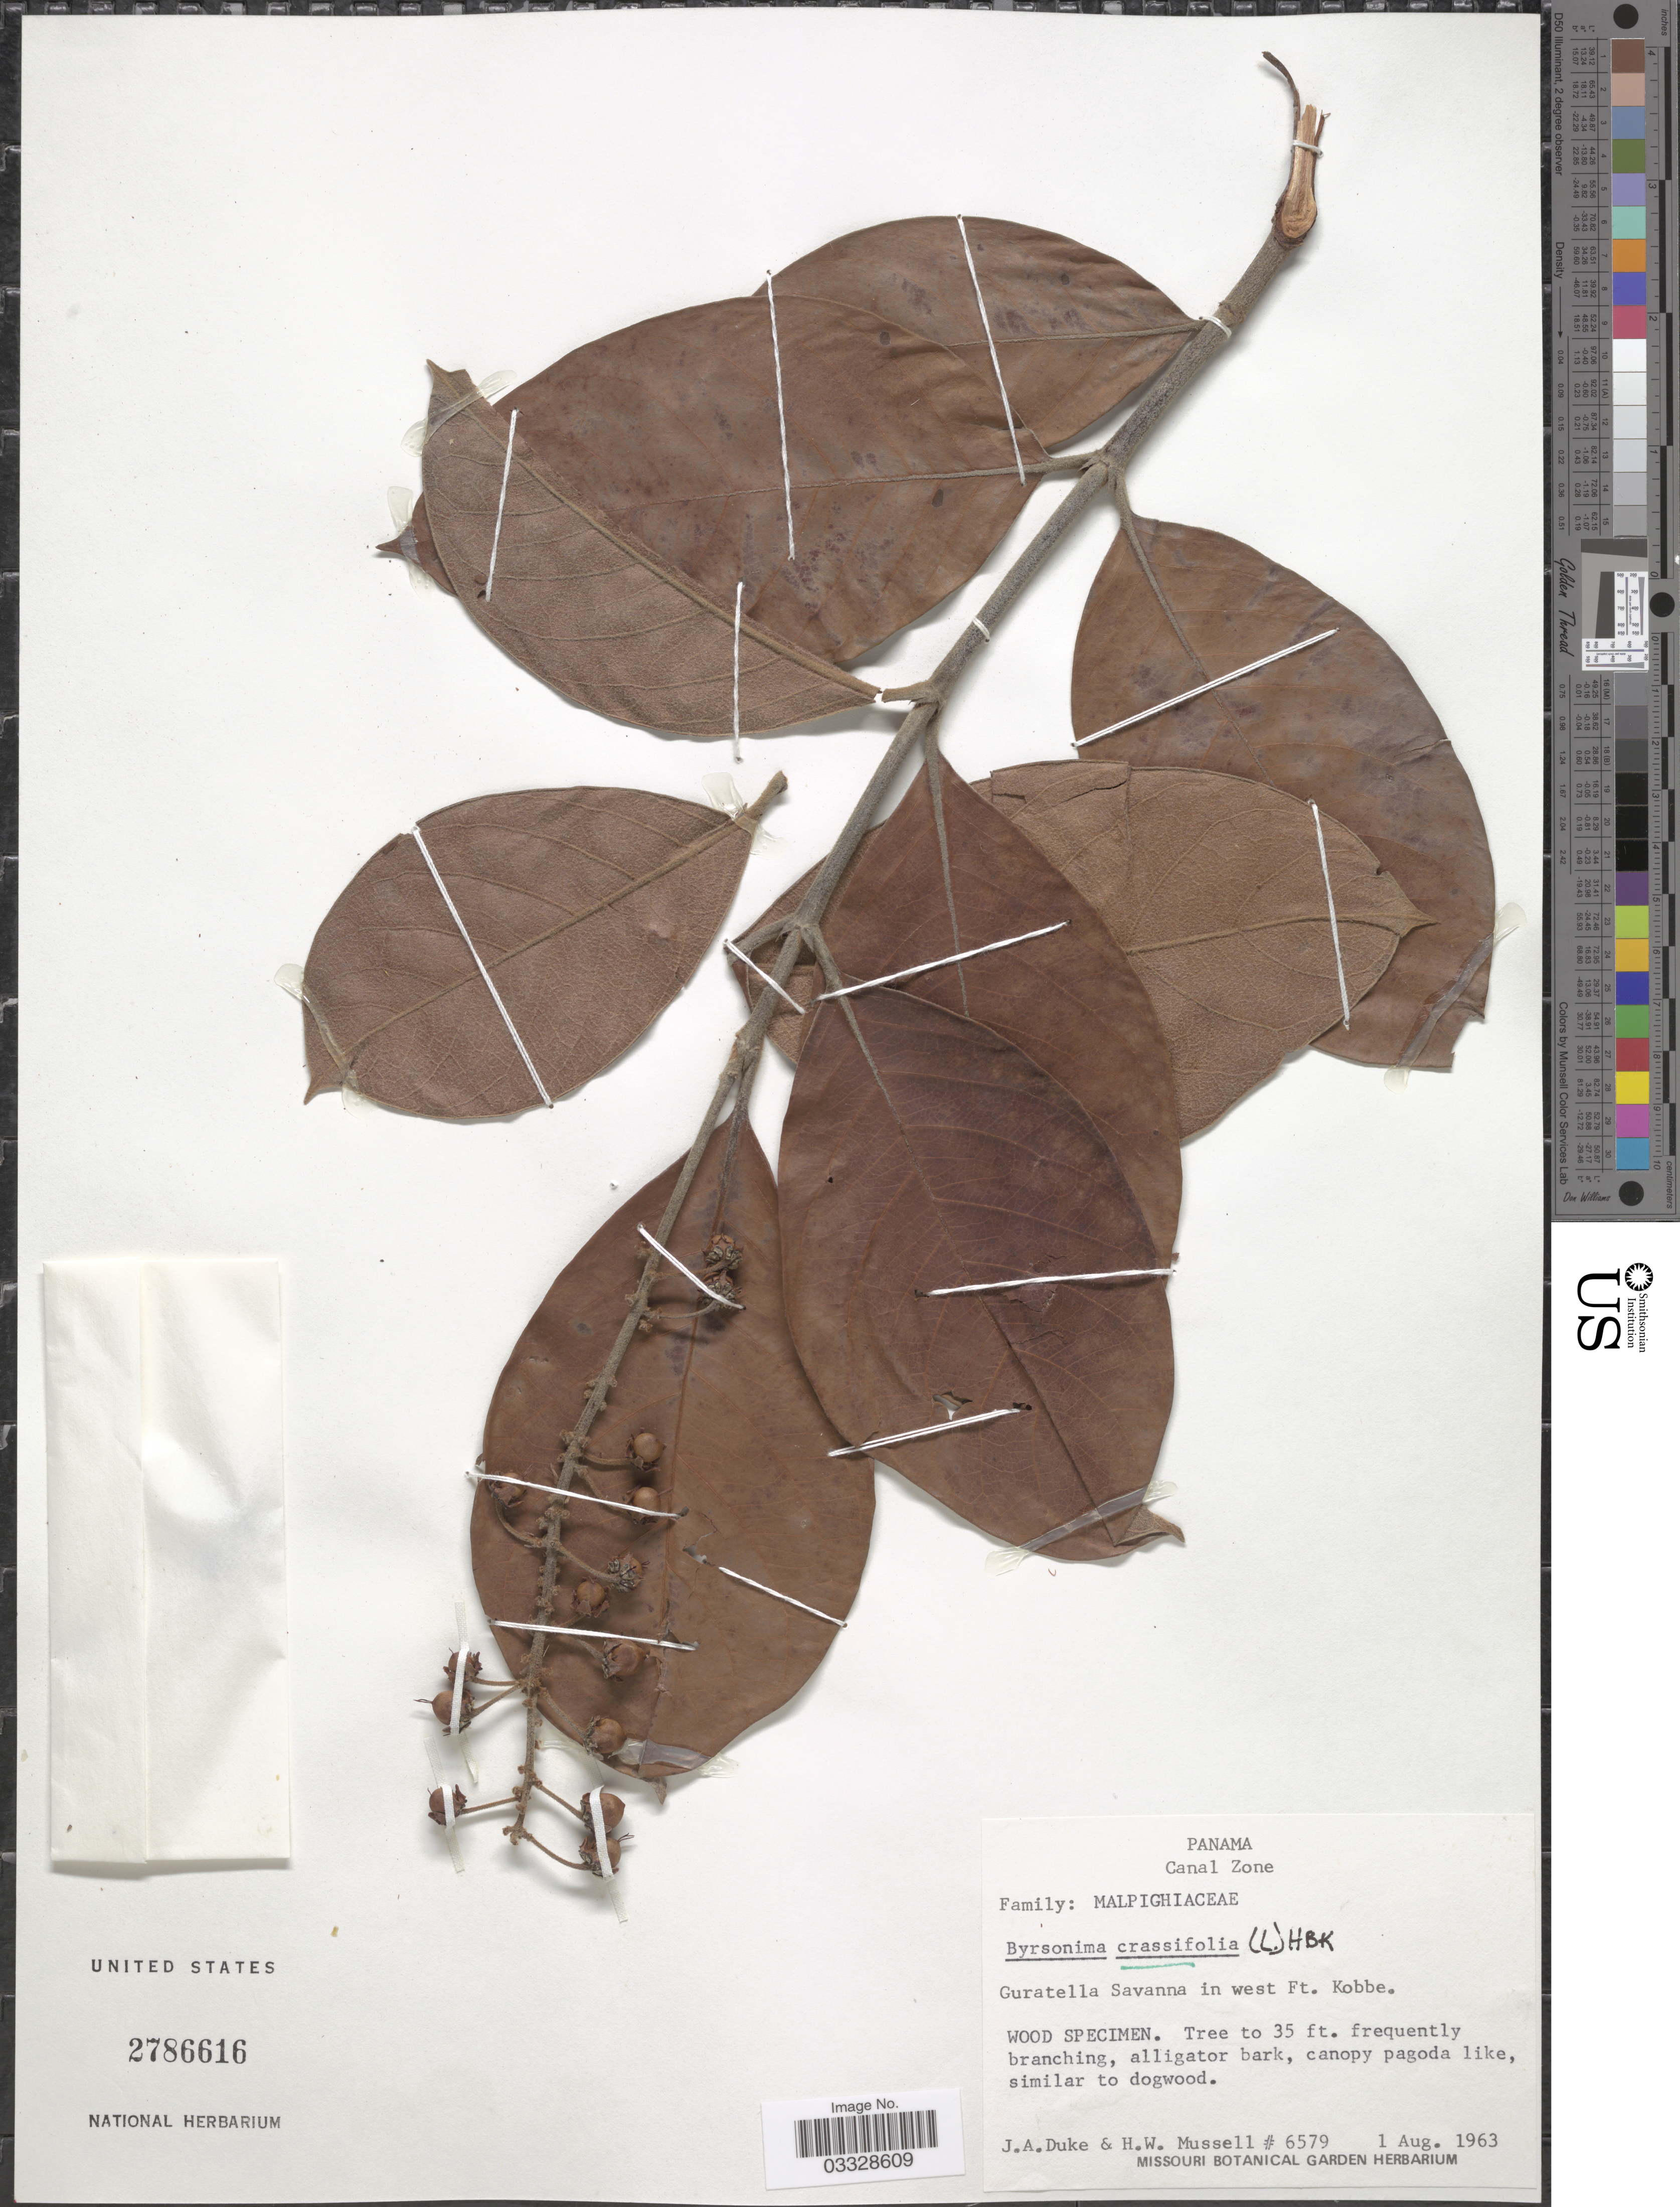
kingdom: Plantae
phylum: Tracheophyta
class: Magnoliopsida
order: Malpighiales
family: Malpighiaceae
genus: Byrsonima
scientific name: Byrsonima crassifolia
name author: (L.) Kunth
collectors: J. A. Duke & H. Mussell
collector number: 6579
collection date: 1963-08-01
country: Panama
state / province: Colón / Panamá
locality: Canal Zone. Guratella Savanna in west Ft. Kobbe.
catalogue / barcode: US 2786616